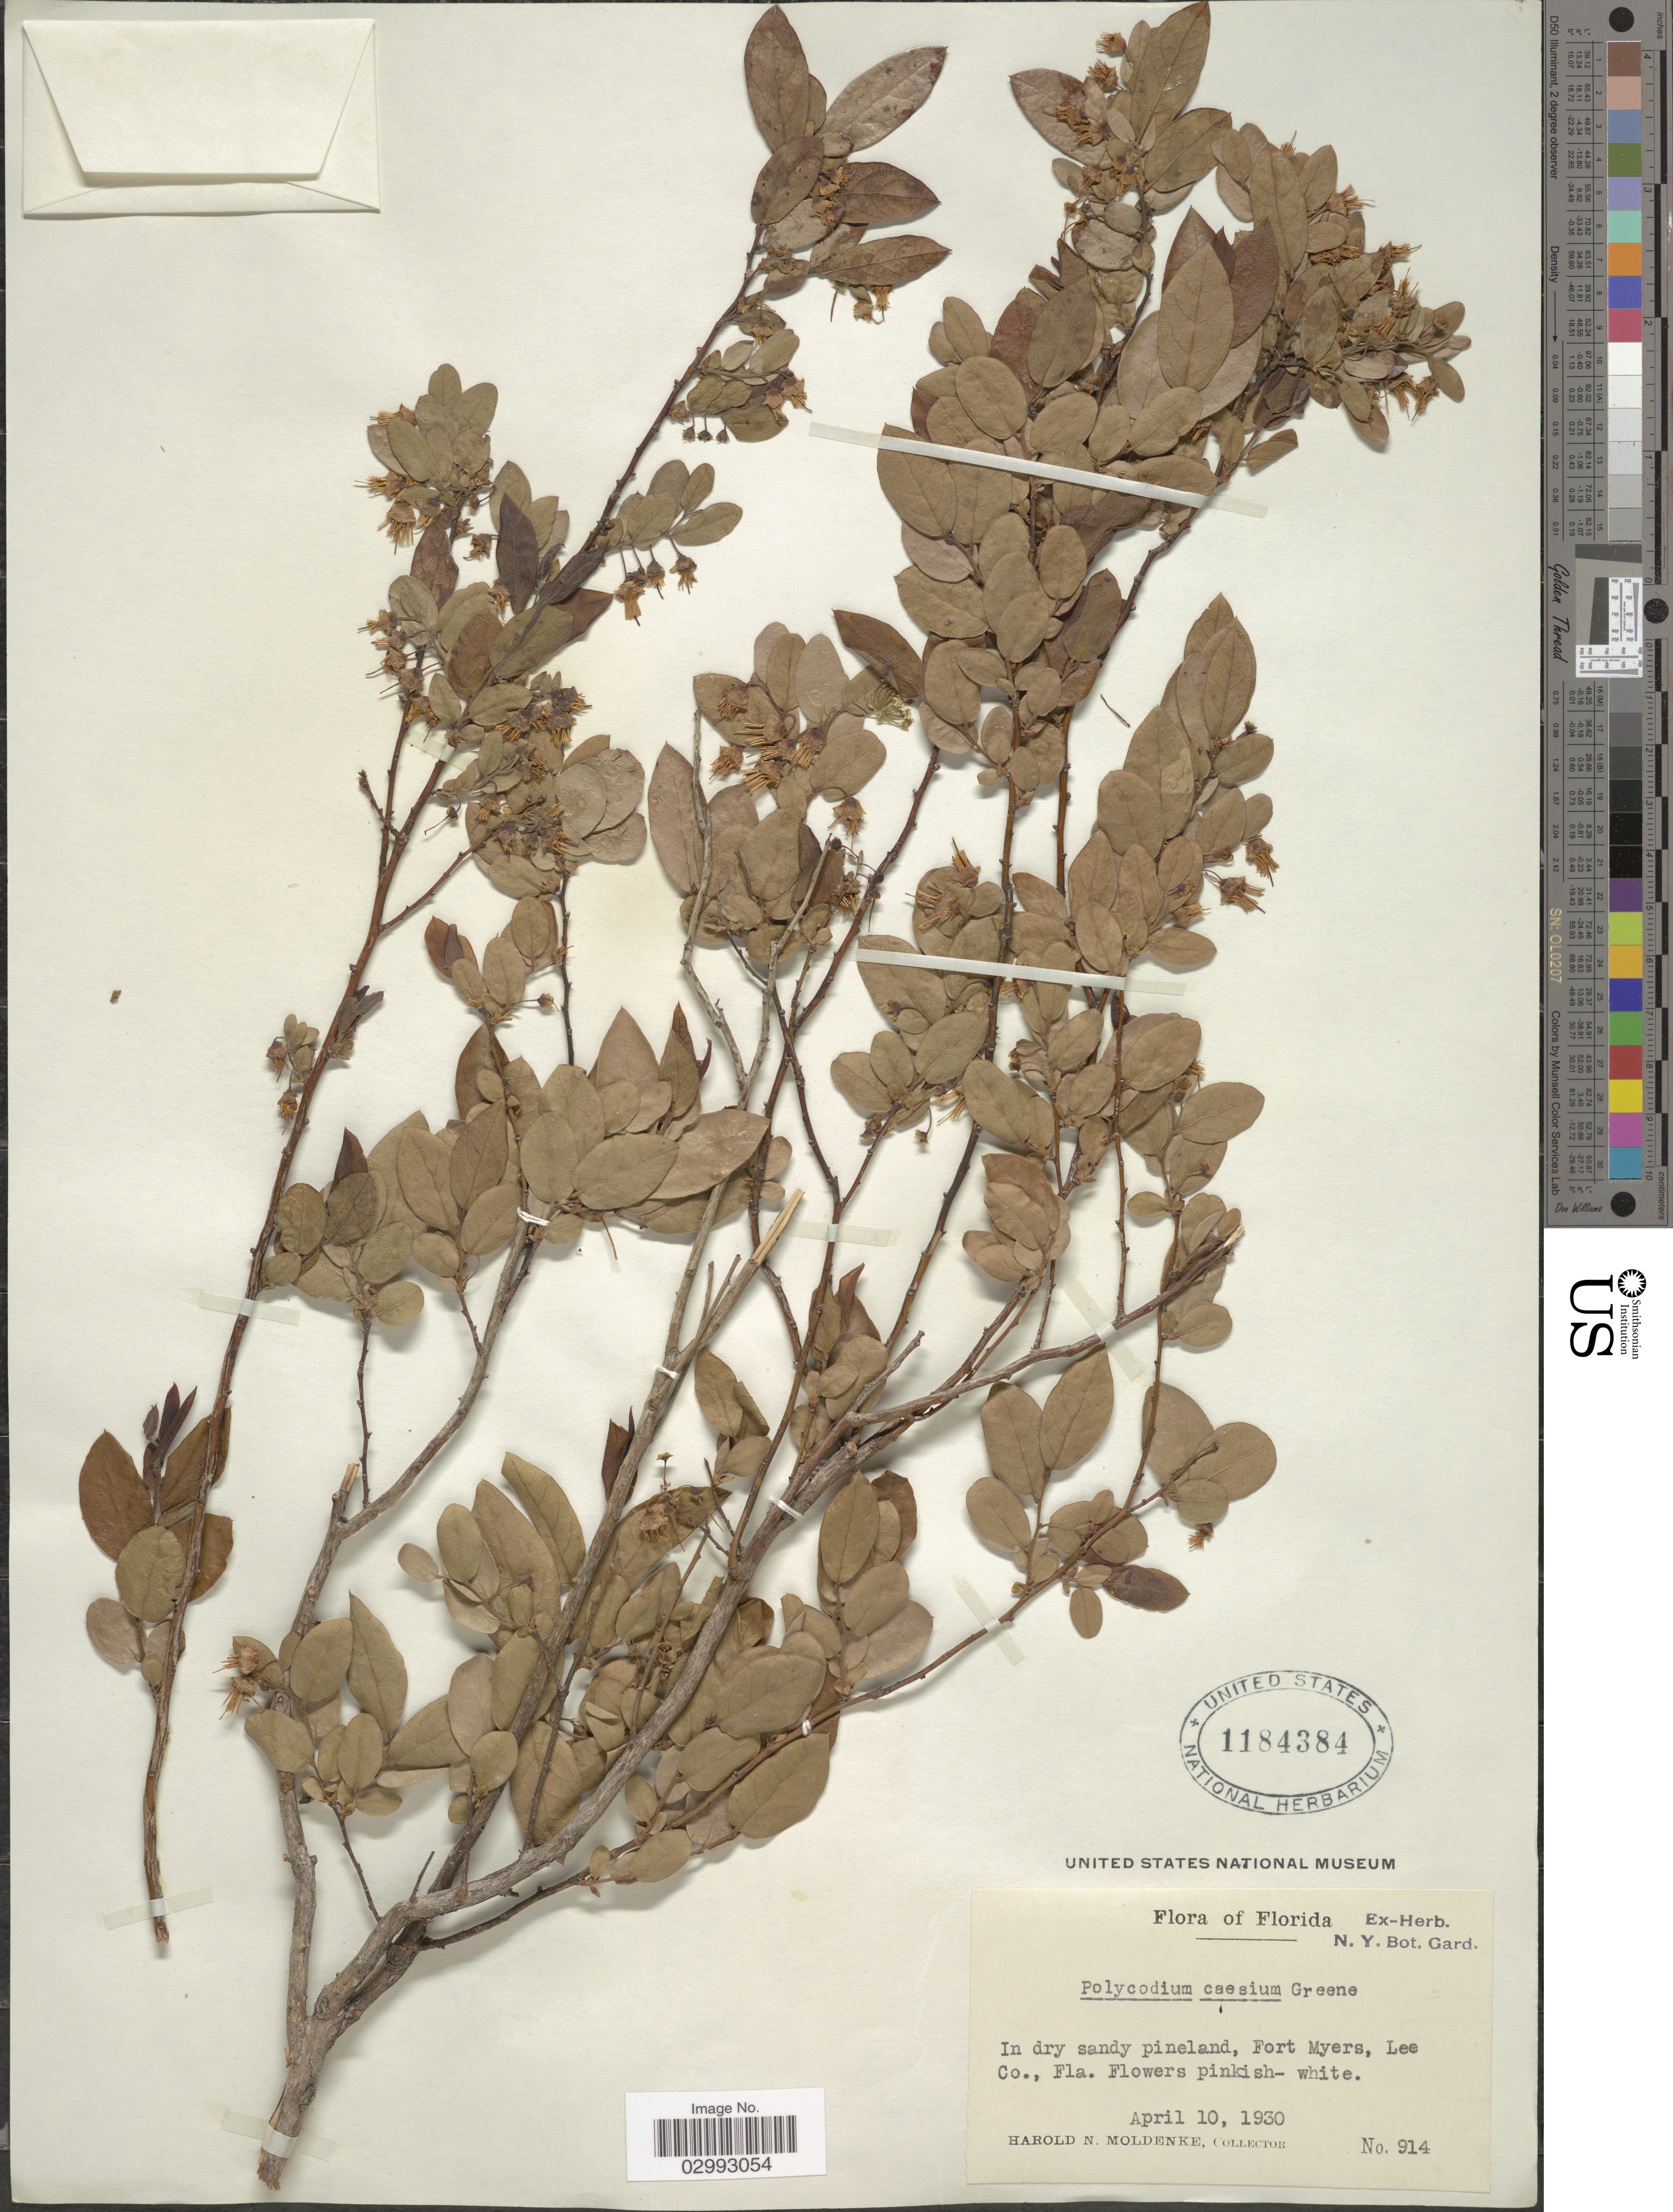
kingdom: Plantae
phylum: Tracheophyta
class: Magnoliopsida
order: Ericales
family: Ericaceae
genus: Polycodium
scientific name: Polycodium caesium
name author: (Greene) Greene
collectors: H. N. Moldenke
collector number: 914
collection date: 1930-04-10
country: United States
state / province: Florida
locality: Fort Myers, Lee Co.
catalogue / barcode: US 1184384